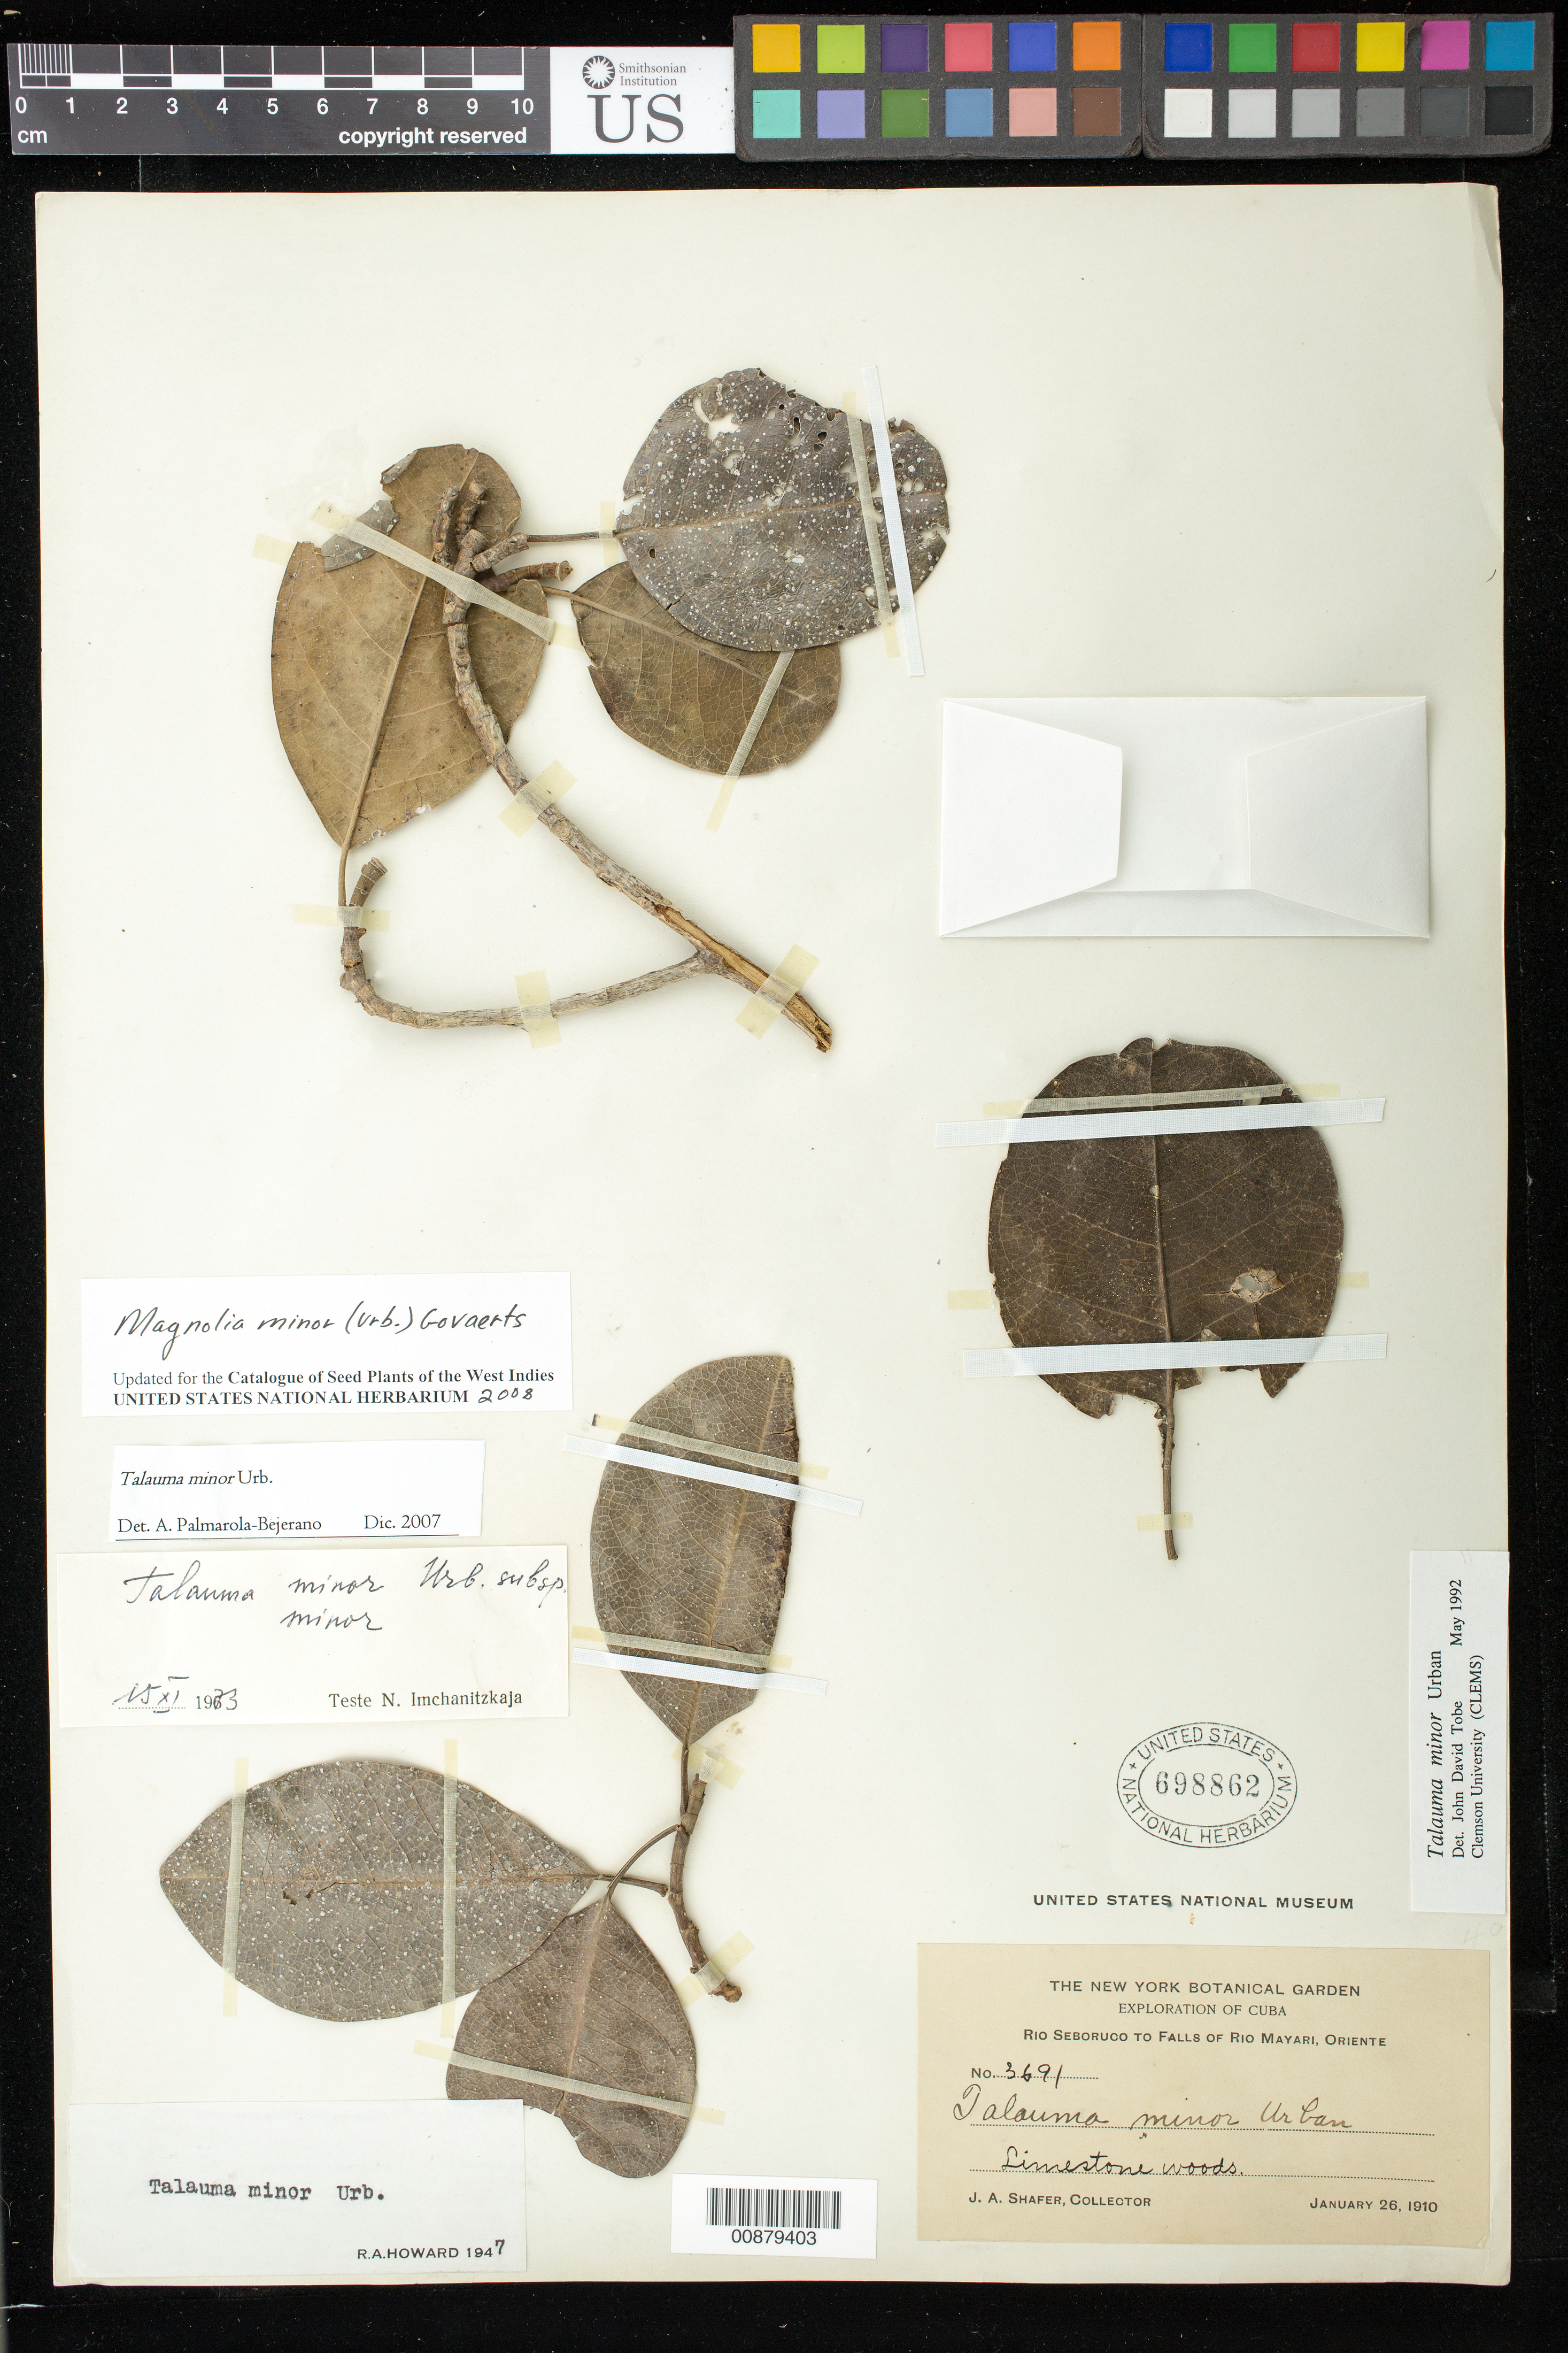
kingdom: Plantae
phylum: Tracheophyta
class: Magnoliopsida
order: Magnoliales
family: Magnoliaceae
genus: Magnolia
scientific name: Magnolia minor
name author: (Urb.) Govaerts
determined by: Cat. Seed Plants West Indies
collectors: J. A. Shafer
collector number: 3691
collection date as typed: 26 Jan 1910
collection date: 1910-01-26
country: Cuba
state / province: Oriente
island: Cuba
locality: Rio Seboruco to Falls of Rio Mayari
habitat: Limestone woods.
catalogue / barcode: US 698862